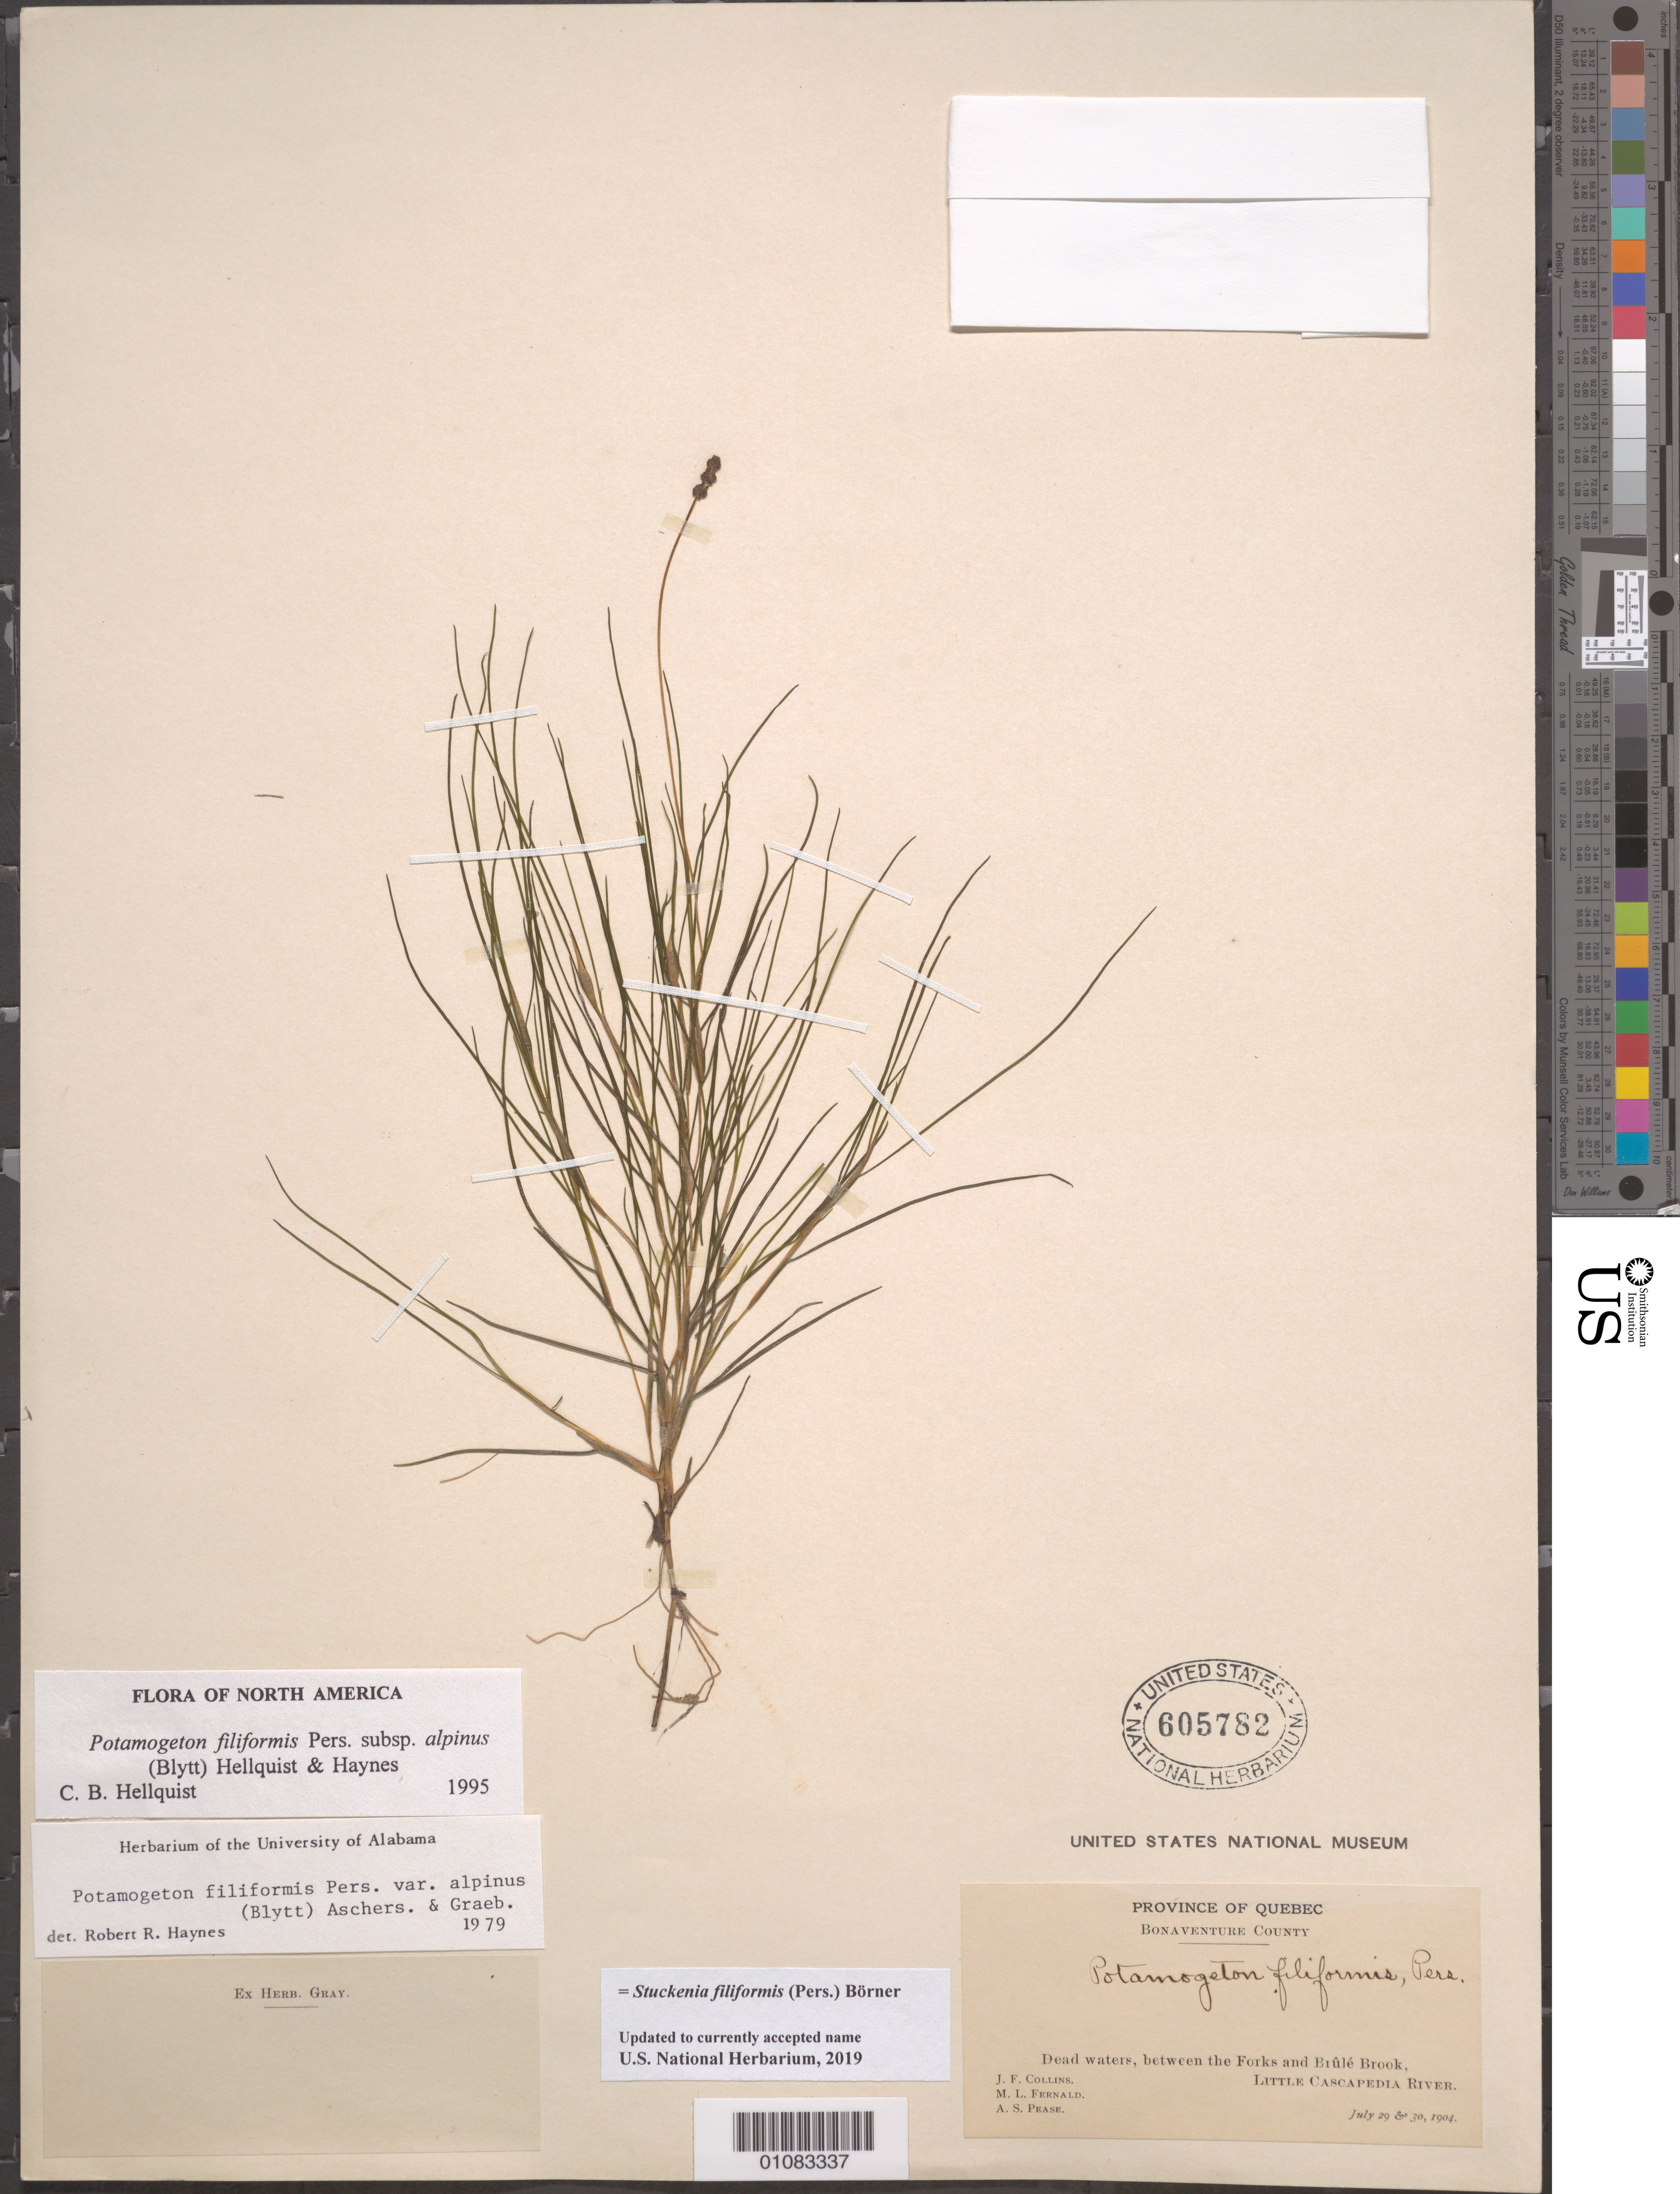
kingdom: Plantae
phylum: Tracheophyta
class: Liliopsida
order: Alismatales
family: Potamogetonaceae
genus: Stuckenia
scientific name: Stuckenia filiformis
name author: (Pers.) Börner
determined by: Strong, Mark T., (BOT), Smithsonian Institution - National Museum of Natural History (UNITED STATES)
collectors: J. Collins, M. L. Fernald & A. S. Pease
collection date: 1904-07-29,1904-07-30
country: Canada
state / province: Quebec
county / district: Bonaventure County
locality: Little Cascapedia River, between the Forks and Brule Brook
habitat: Dead waters.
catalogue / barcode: US 605782